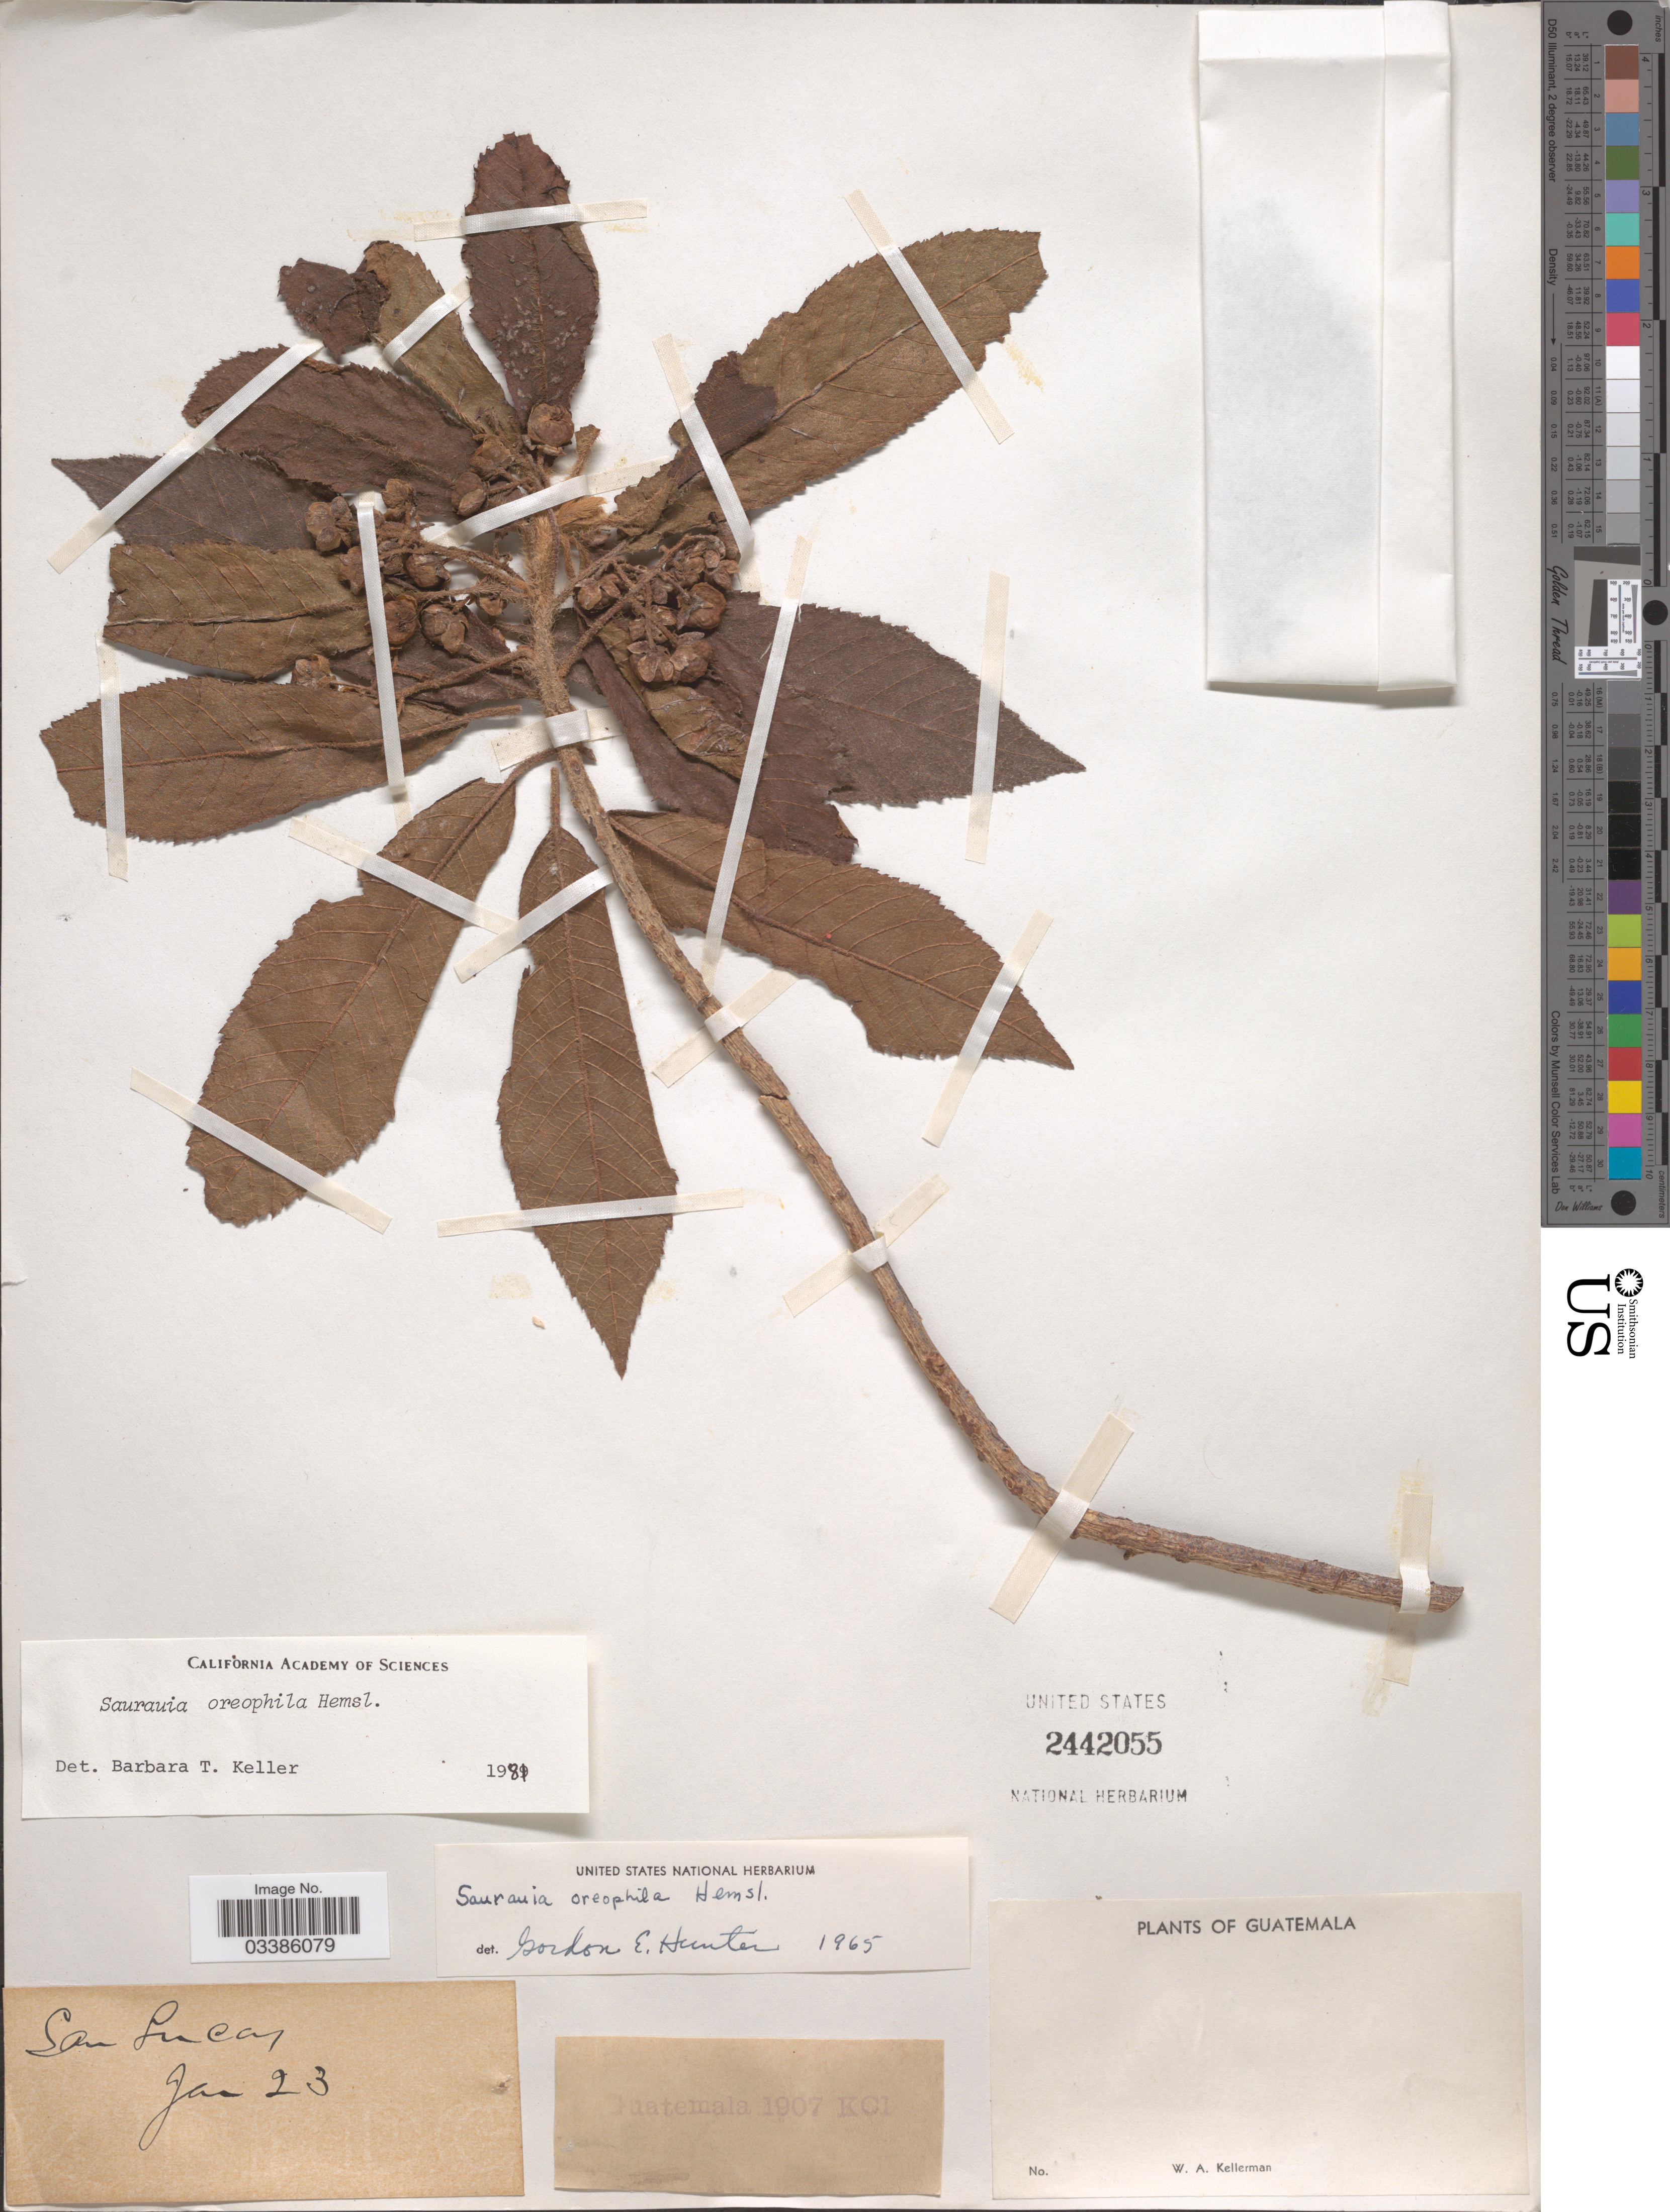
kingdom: Plantae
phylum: Tracheophyta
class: Magnoliopsida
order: Ericales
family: Actinidiaceae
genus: Saurauia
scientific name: Saurauia oreophila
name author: Hemsl.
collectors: W. Kellerman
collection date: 1907-01-23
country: Guatemala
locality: San Lucas.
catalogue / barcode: US 2442055